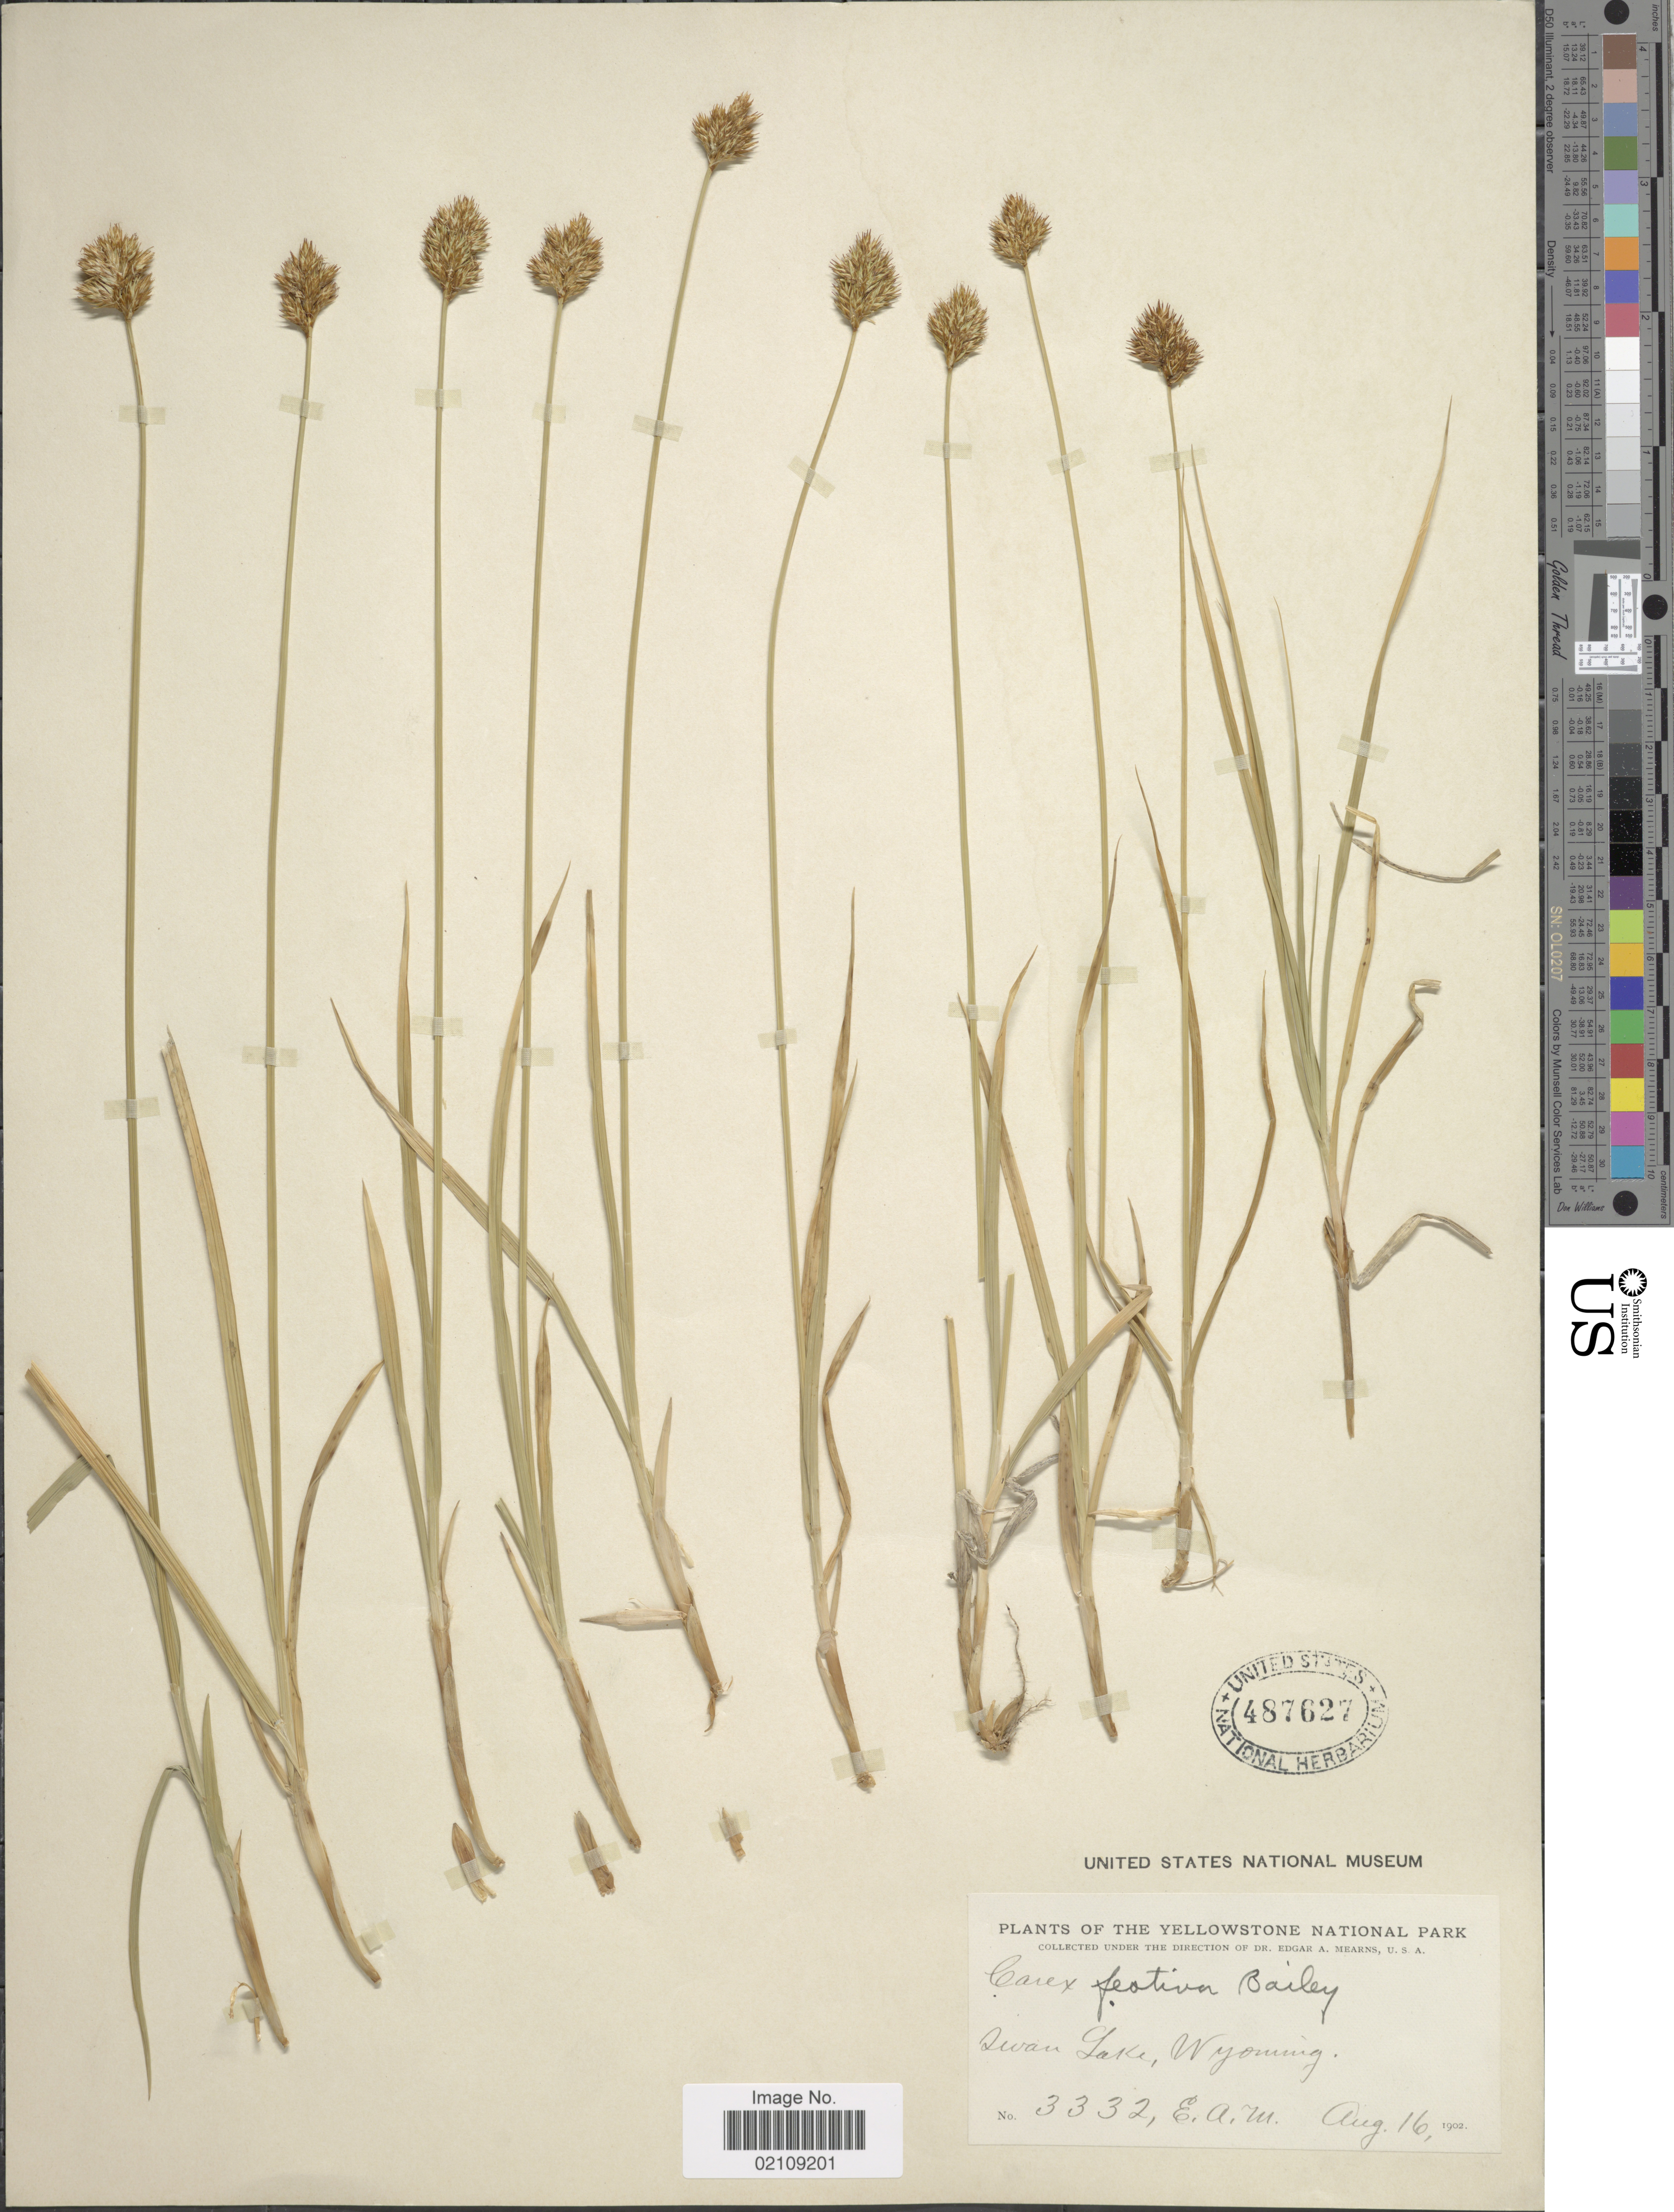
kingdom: Plantae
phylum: Tracheophyta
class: Liliopsida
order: Poales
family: Cyperaceae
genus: Carex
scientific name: Carex microptera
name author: Mack.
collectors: E. A. Mearns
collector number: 3332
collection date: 1902-08-16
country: United States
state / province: Wyoming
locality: Yellowstone National Park. Swan Lake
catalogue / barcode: US 487627